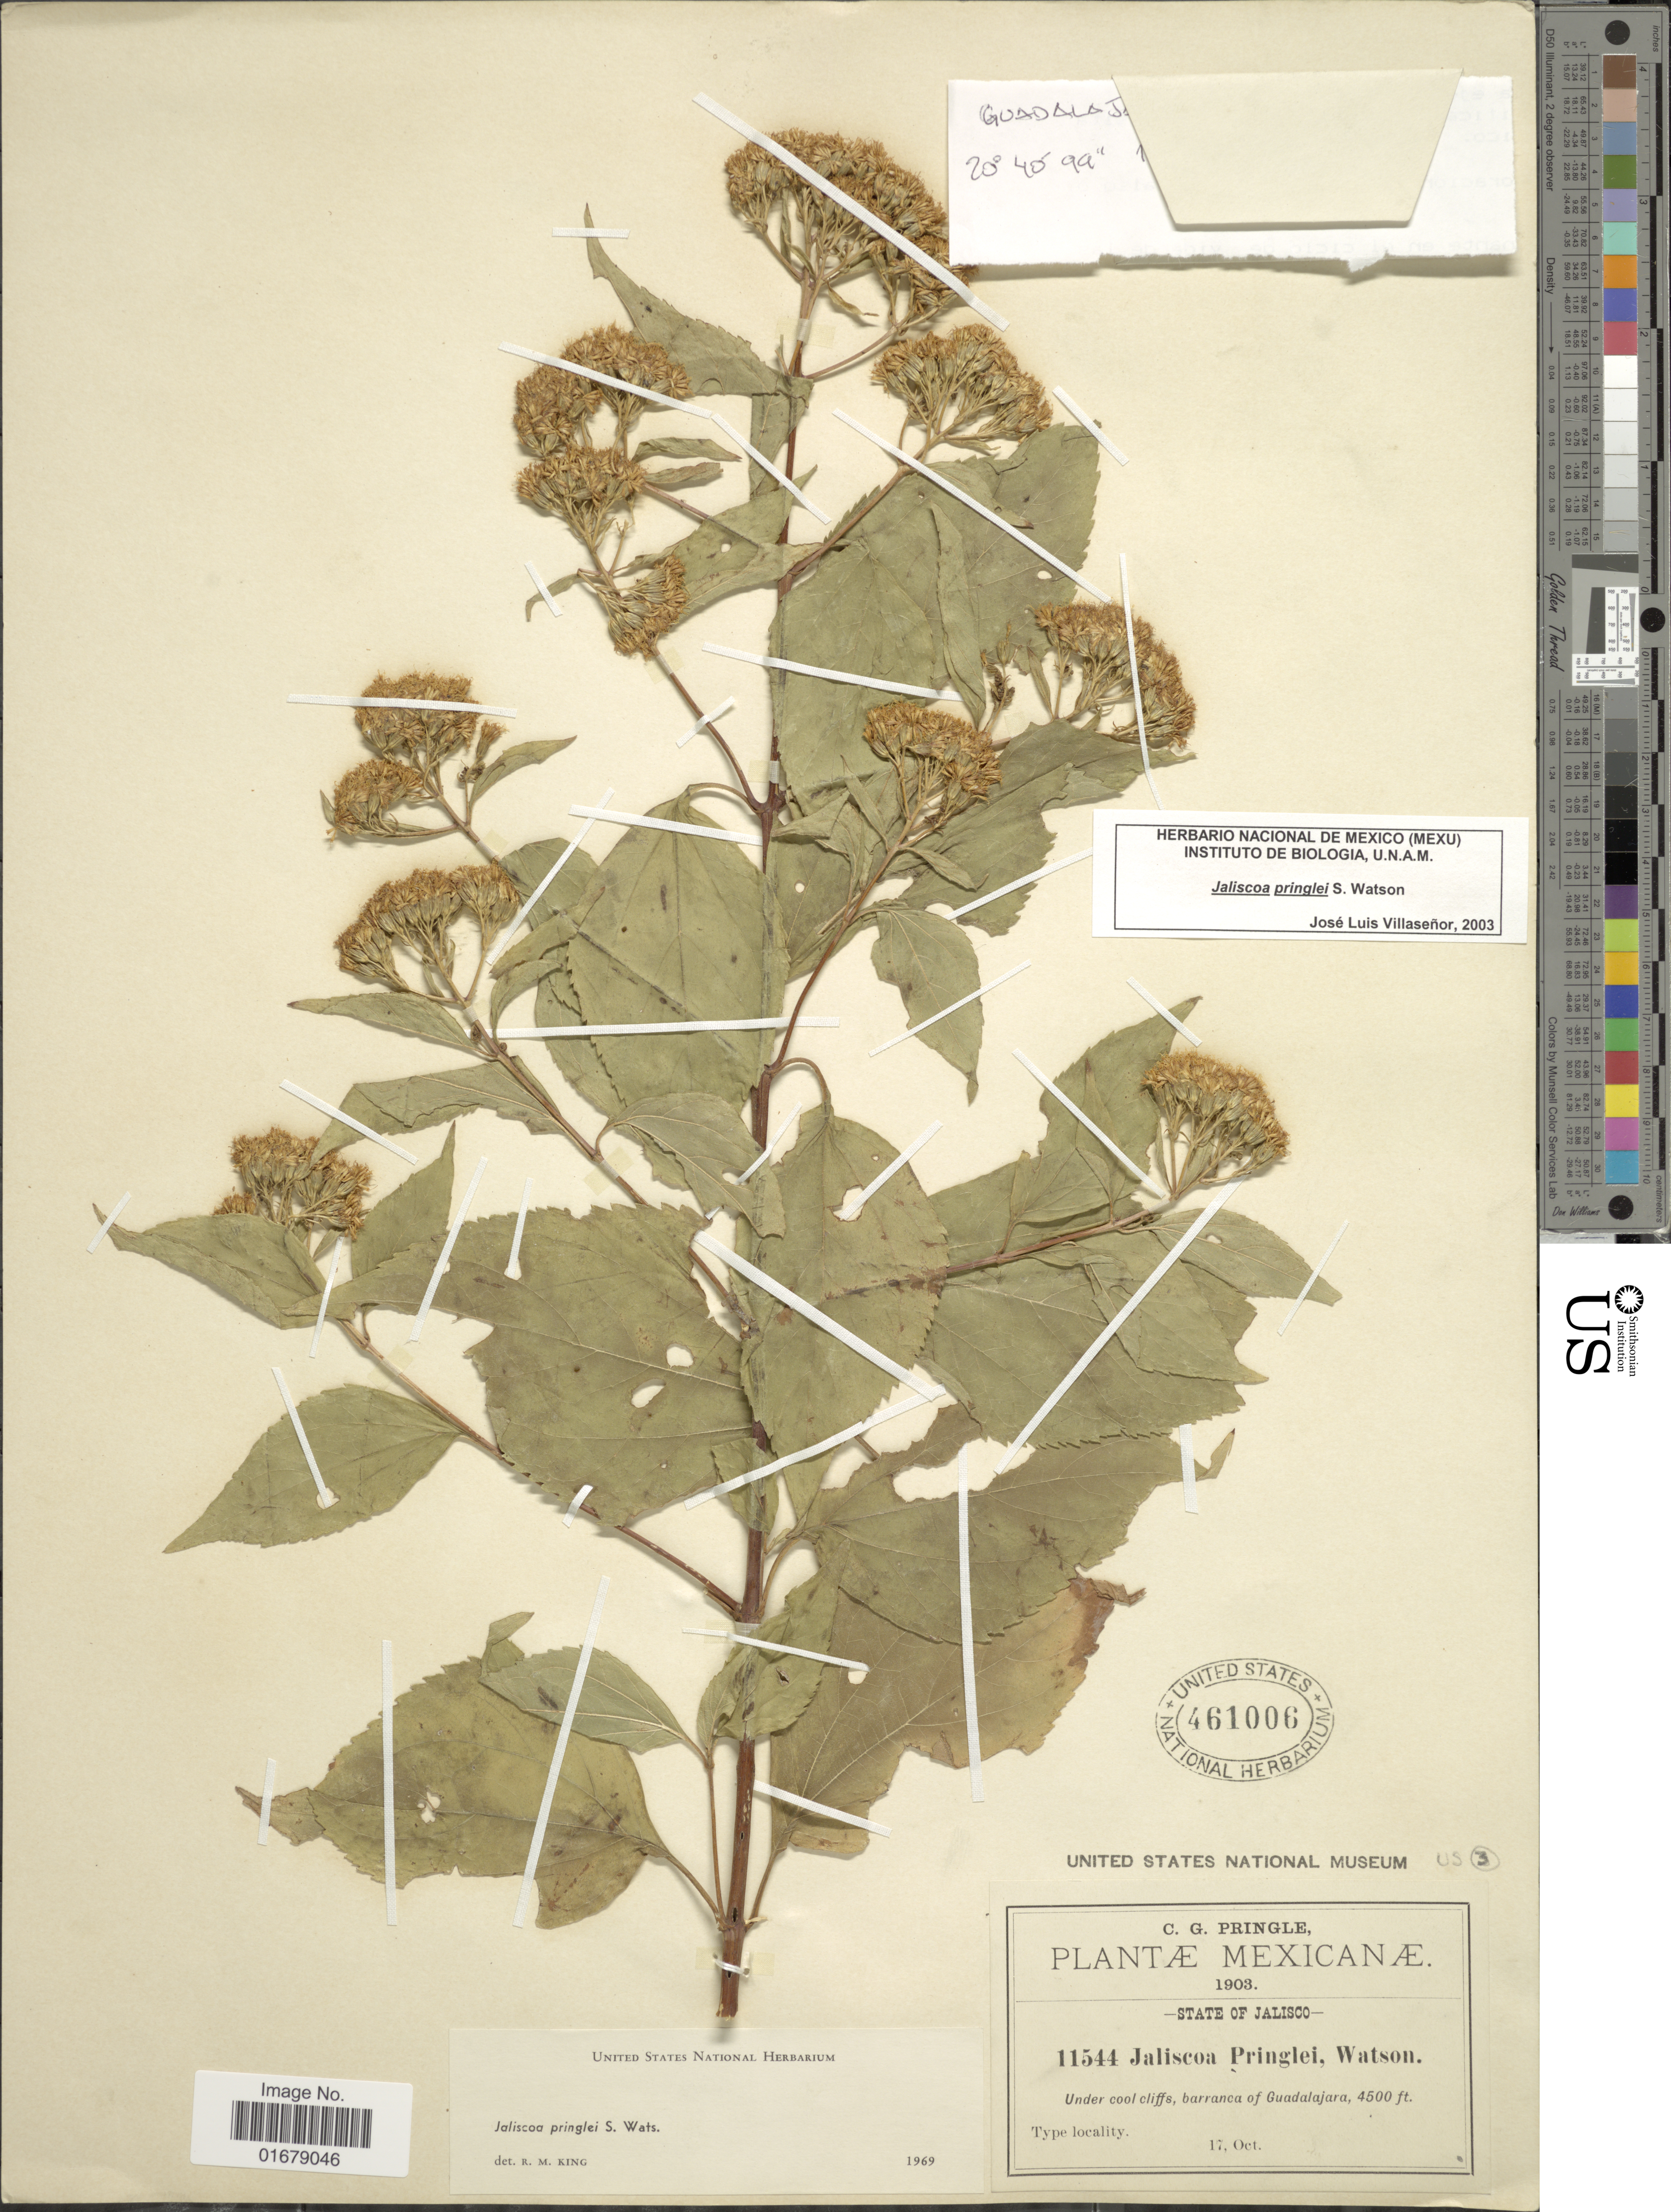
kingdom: Plantae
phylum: Tracheophyta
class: Magnoliopsida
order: Asterales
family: Asteraceae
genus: Jaliscoa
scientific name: Jaliscoa pringlei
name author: S. Watson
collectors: C. G. Pringle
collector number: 11544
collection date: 1903-10-17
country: Mexico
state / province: Jalisco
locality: State of Jalisco. Under cool cliffs, barranca of Gualajara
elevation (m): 1372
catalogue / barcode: US 461006